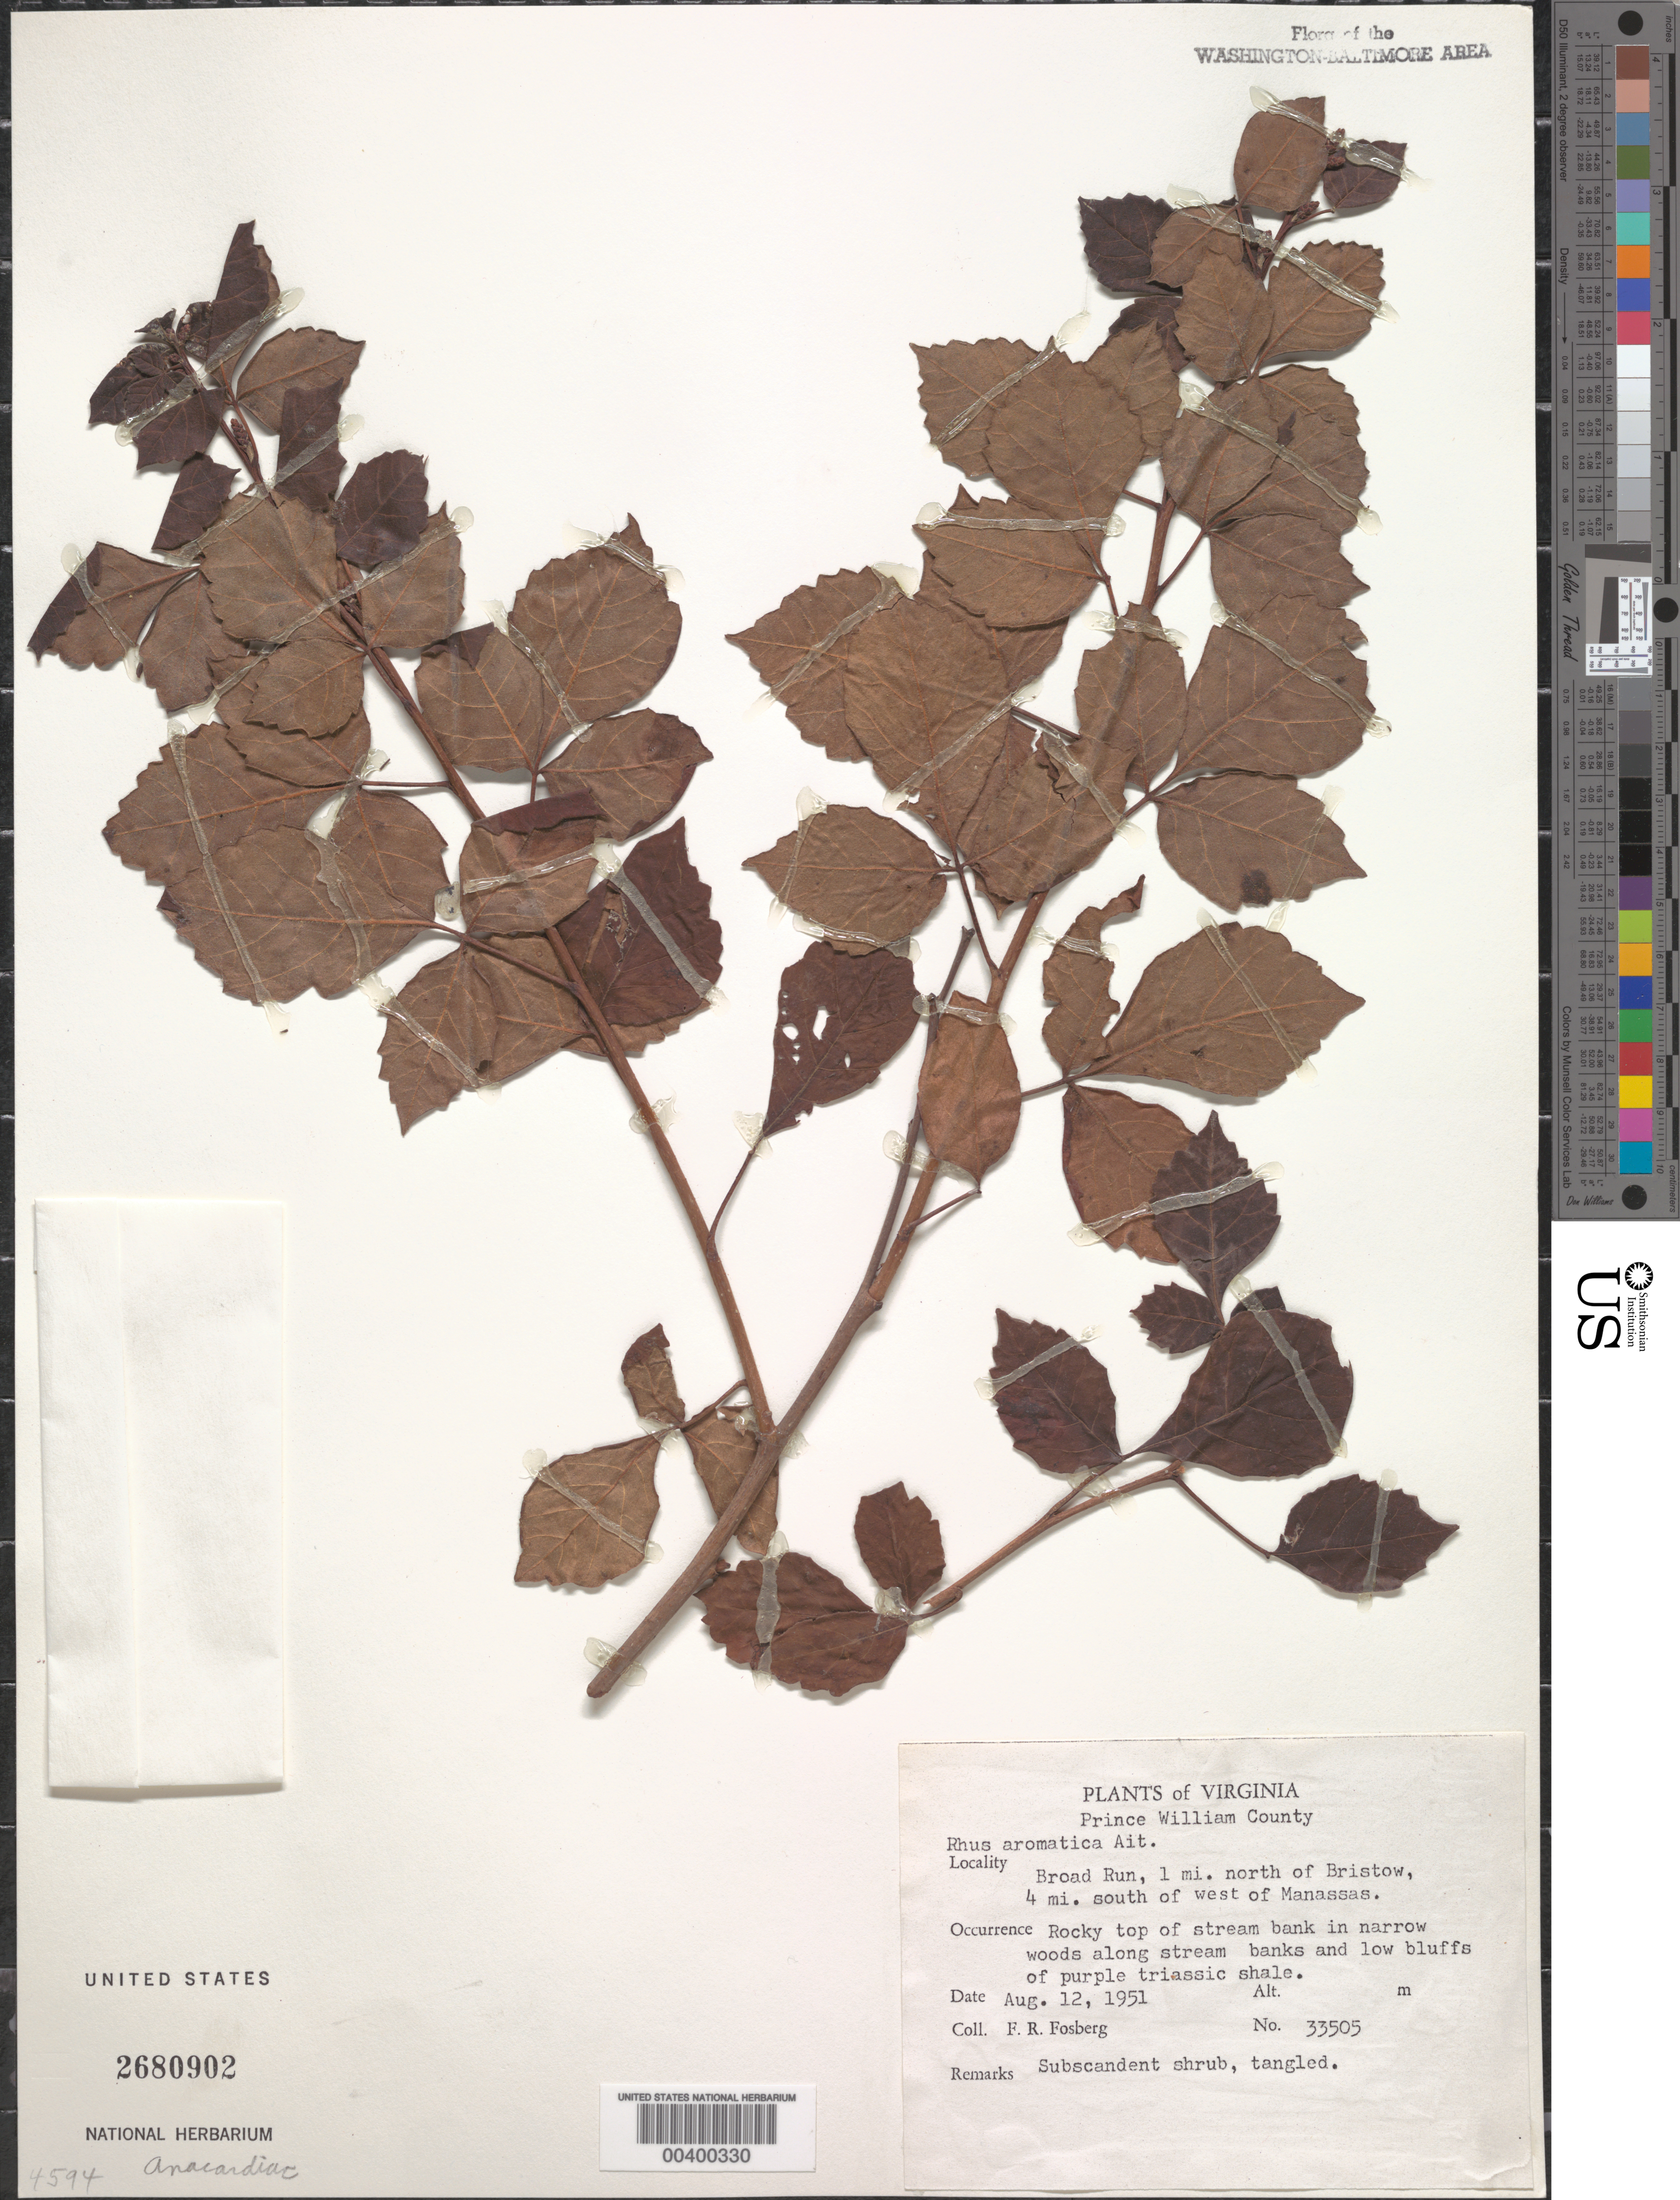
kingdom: Plantae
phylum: Tracheophyta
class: Magnoliopsida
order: Sapindales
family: Anacardiaceae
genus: Rhus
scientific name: Rhus aromatica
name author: Aiton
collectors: E. C. Leonard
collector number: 1418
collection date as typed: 26 Oct 1919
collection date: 1919-10-26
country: United States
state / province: Maryland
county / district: Montgomery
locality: Sligo Creek, Takoma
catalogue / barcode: US 2163709